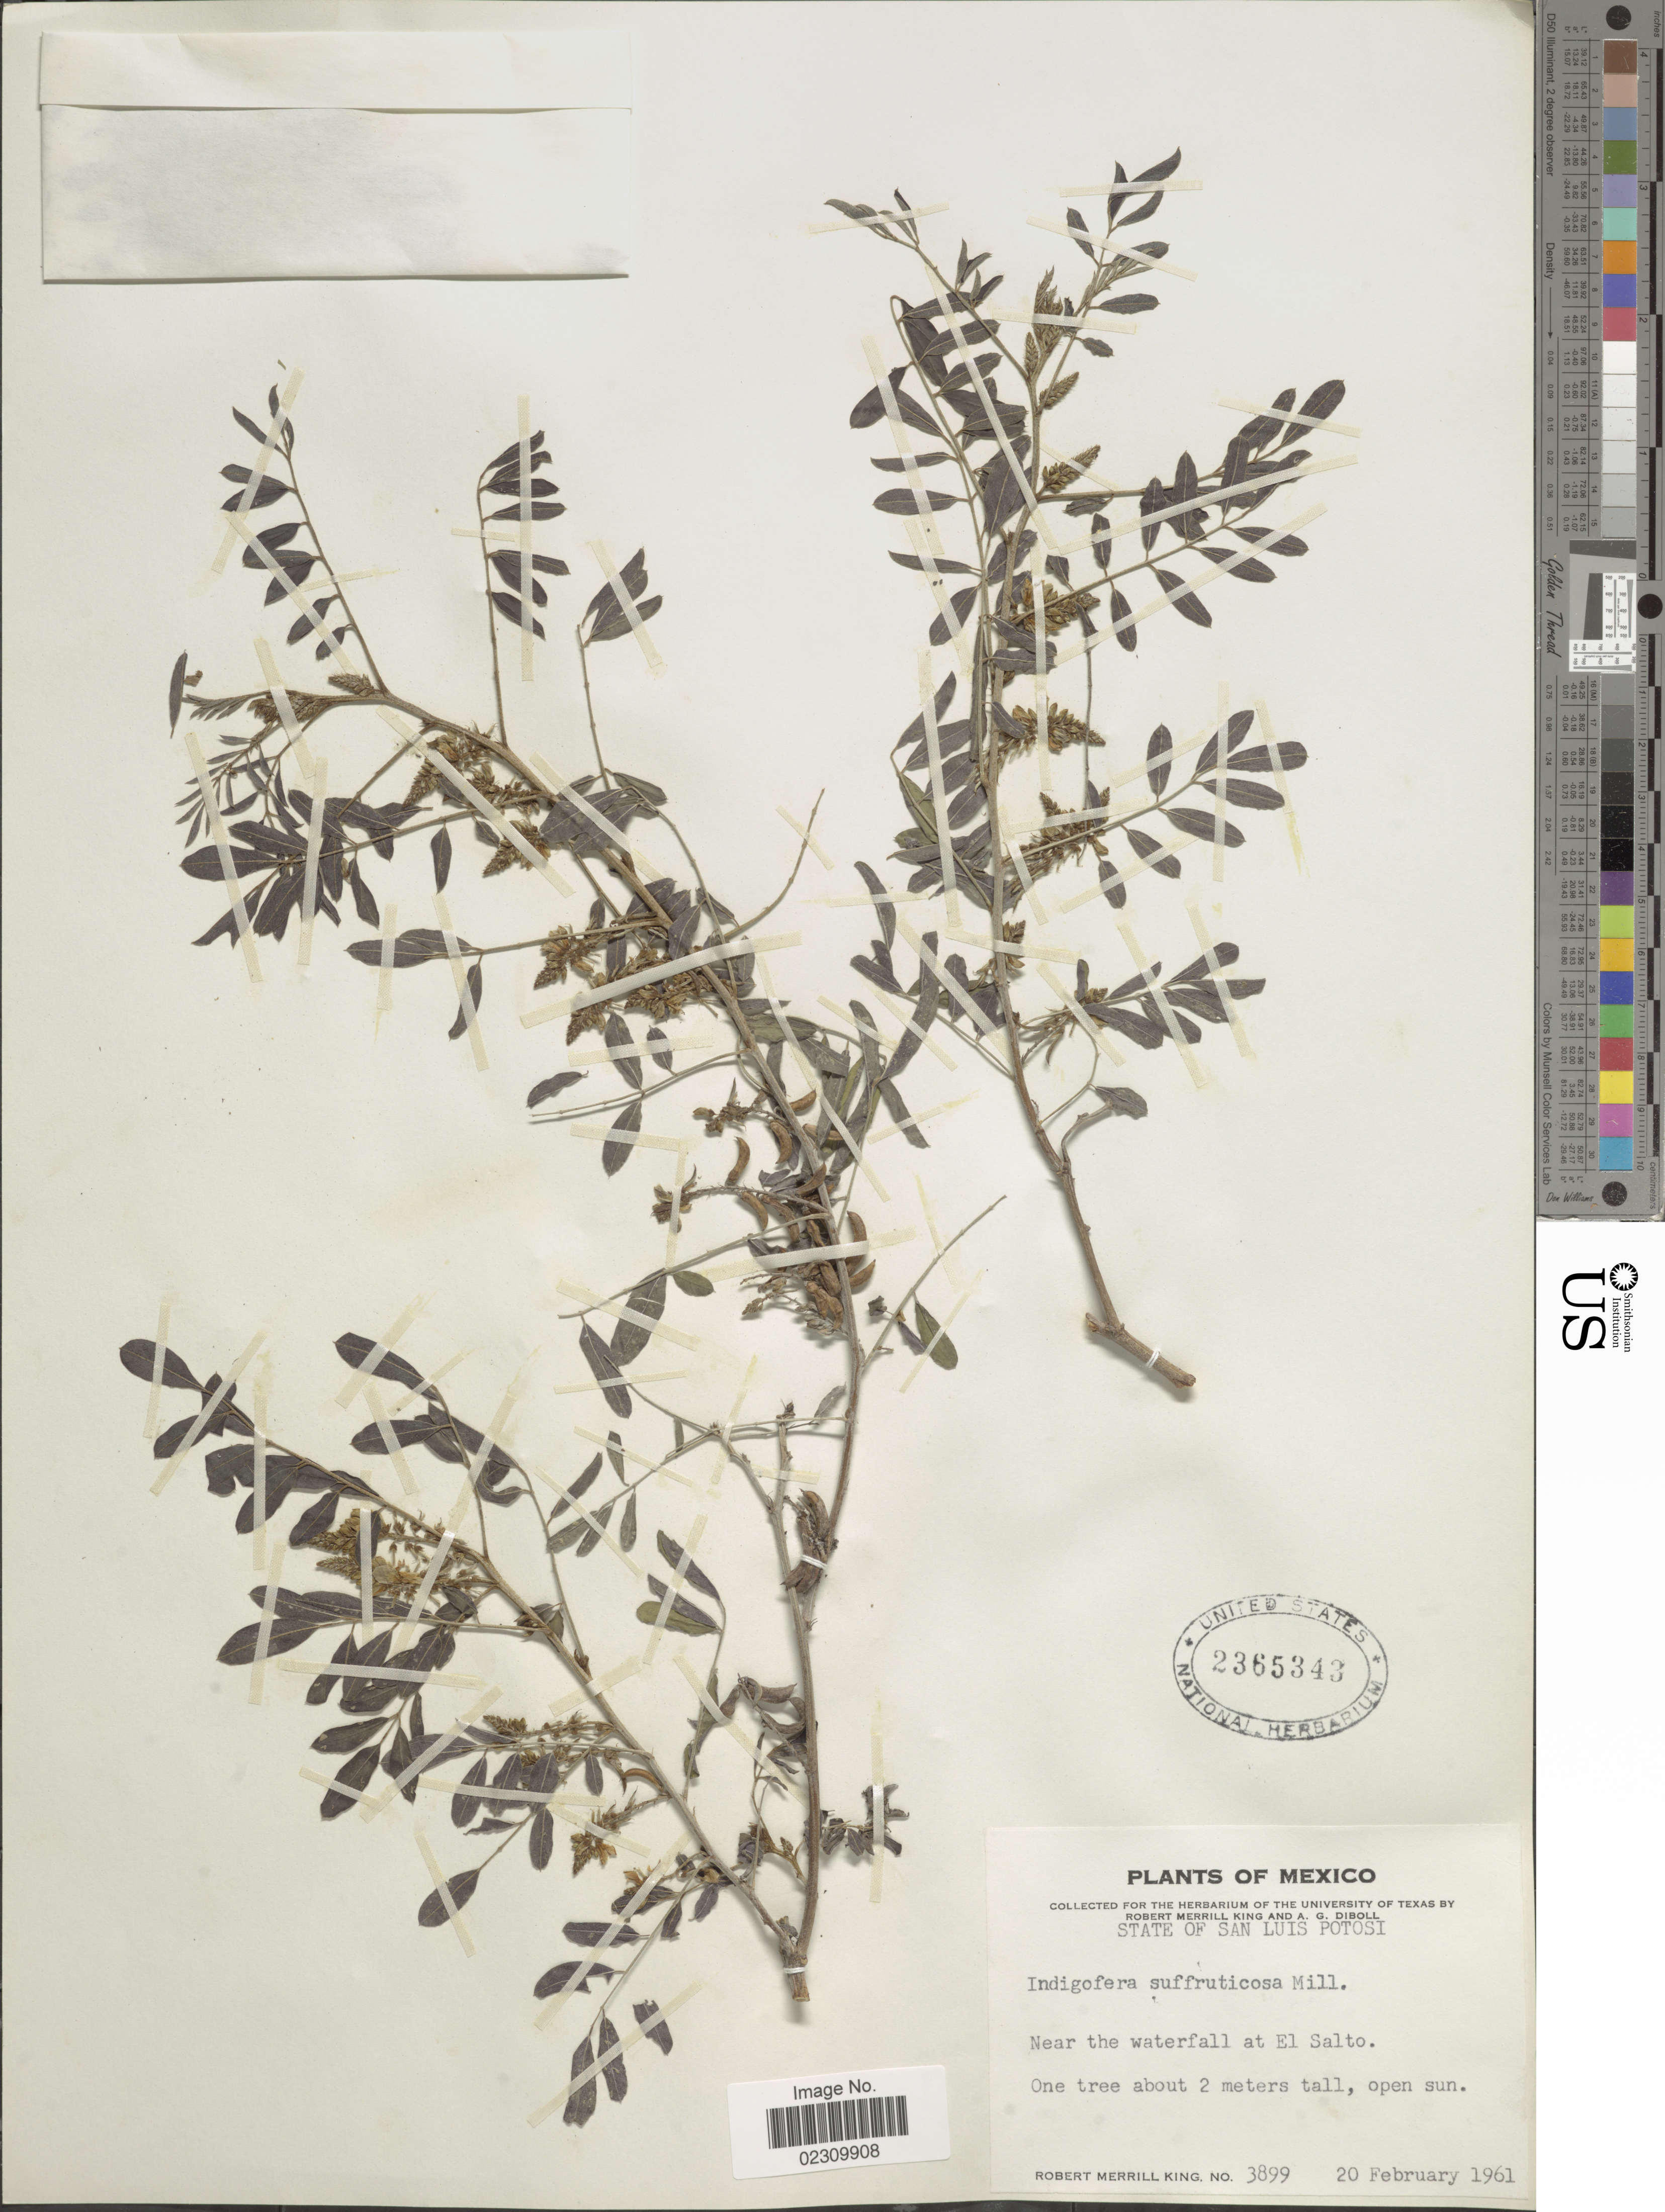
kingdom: Plantae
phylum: Tracheophyta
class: Magnoliopsida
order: Fabales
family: Fabaceae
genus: Indigofera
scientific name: Indigofera suffruticosa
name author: Mill.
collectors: R. M. King & A. Diboll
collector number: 3899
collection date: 1961-02-20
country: Mexico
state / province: San Luis Potosí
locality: Near the waterfall at El Salto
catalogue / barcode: US 2365343